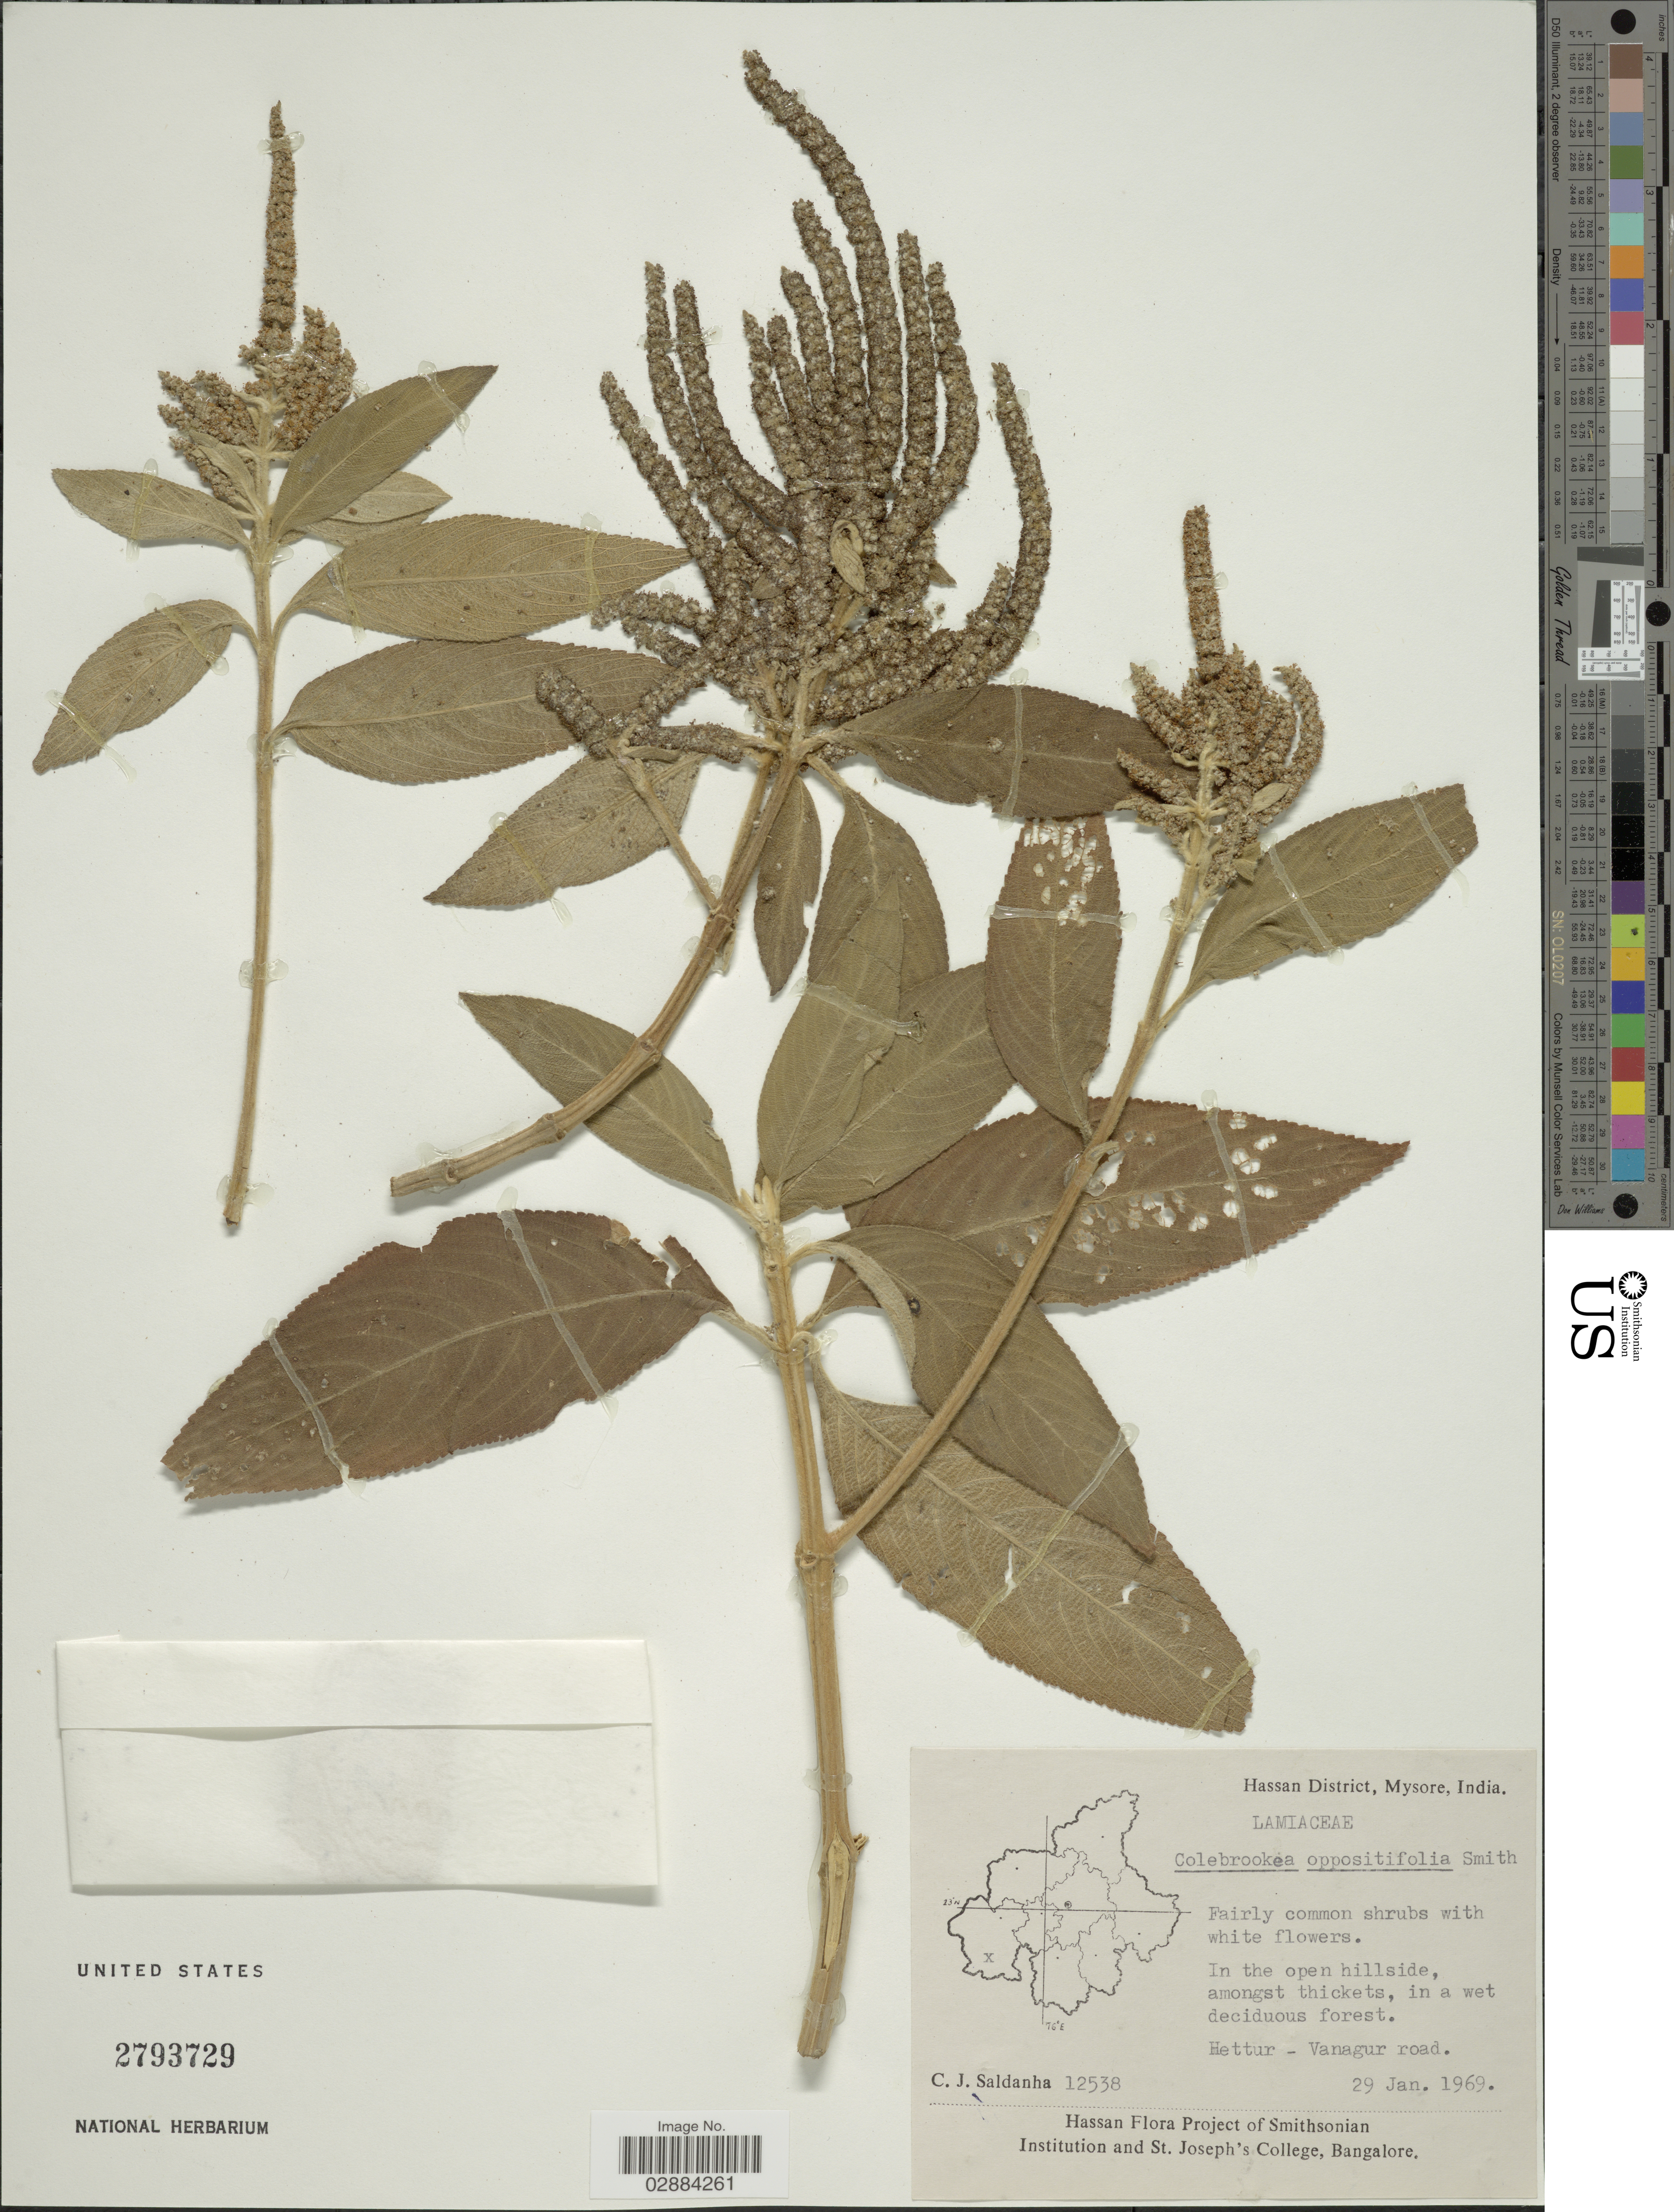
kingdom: Plantae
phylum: Tracheophyta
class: Magnoliopsida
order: Lamiales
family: Lamiaceae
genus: Colebrookea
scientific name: Colebrookea oppositifolia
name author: Small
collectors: C. J. Saldanha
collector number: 12538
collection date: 1969-01-29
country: India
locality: Hassan District, Mysore. Hettur - Vanagur road.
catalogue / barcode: US 2793729